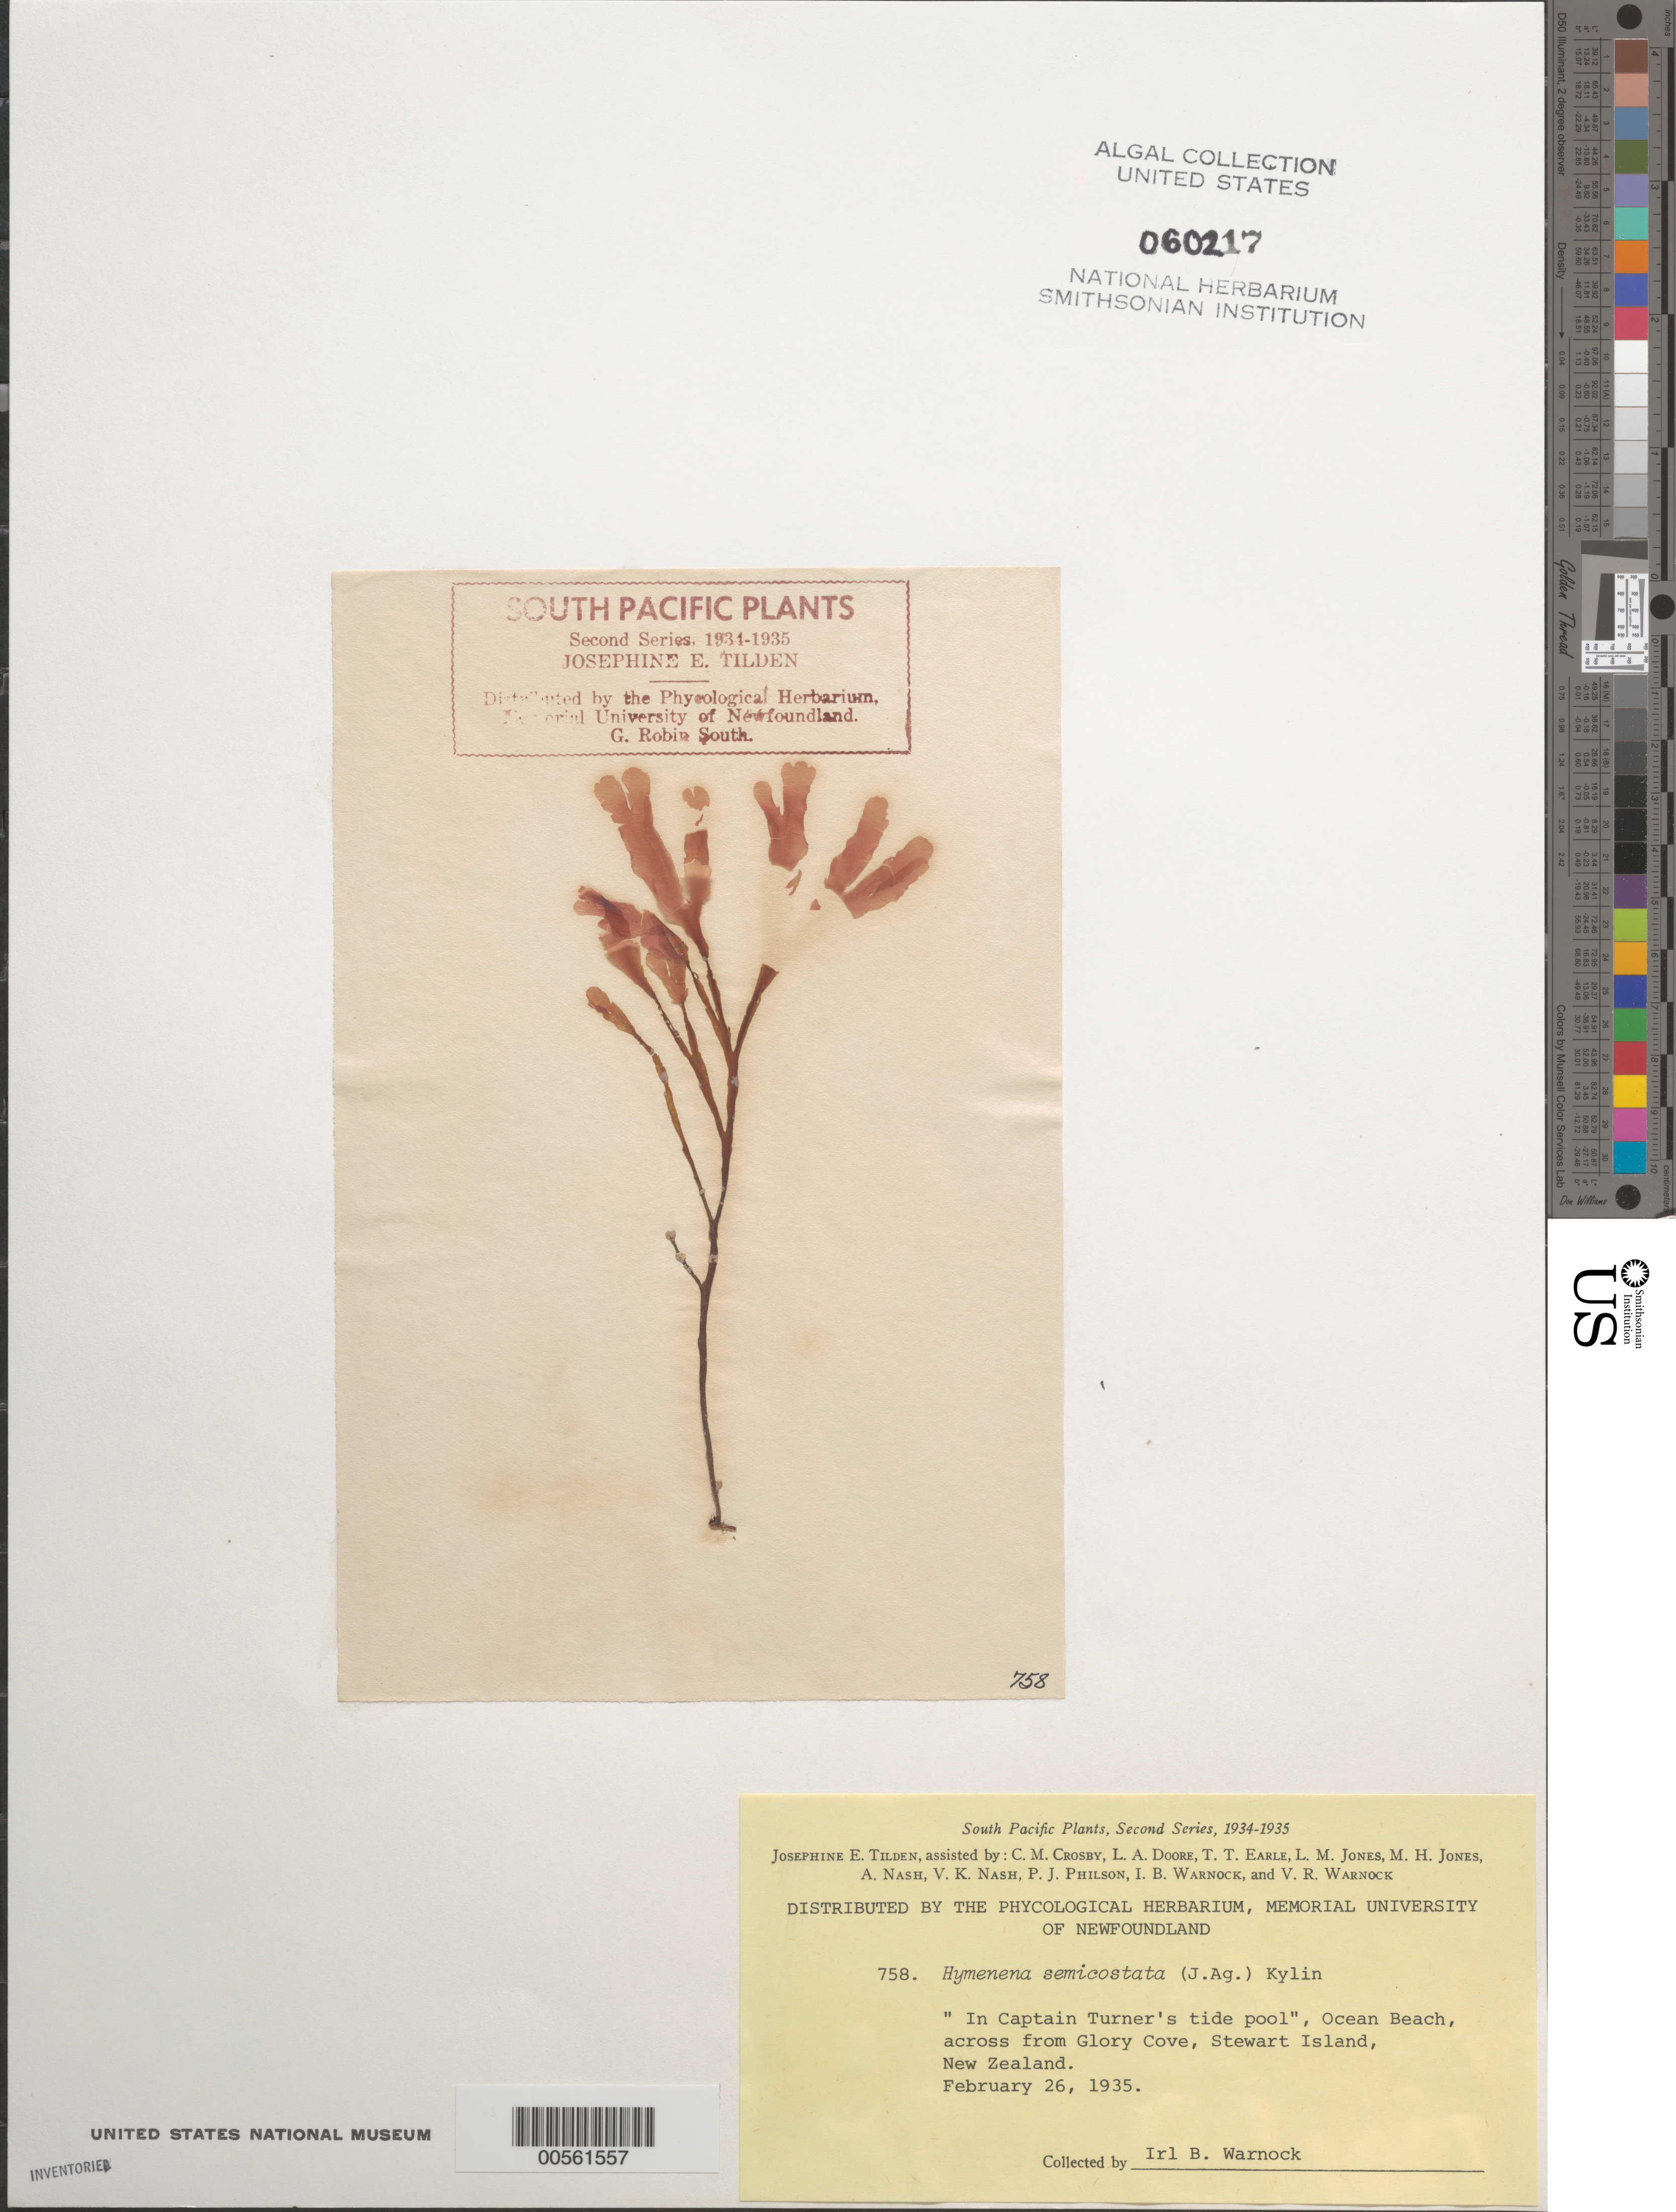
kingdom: Plantae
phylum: Rhodophyta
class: Florideophyceae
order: Ceramiales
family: Delesseriaceae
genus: Hymenena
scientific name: Hymenena semicostata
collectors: I. Warnock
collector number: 758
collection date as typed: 26 Feb 1935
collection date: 1935-02-26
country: New Zealand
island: Stewart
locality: Captain turner's tide pool, ocean beach opposite glory cove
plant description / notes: Tilden, South Pacific Plants, Second Series, 1934-1935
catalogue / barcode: US 60217